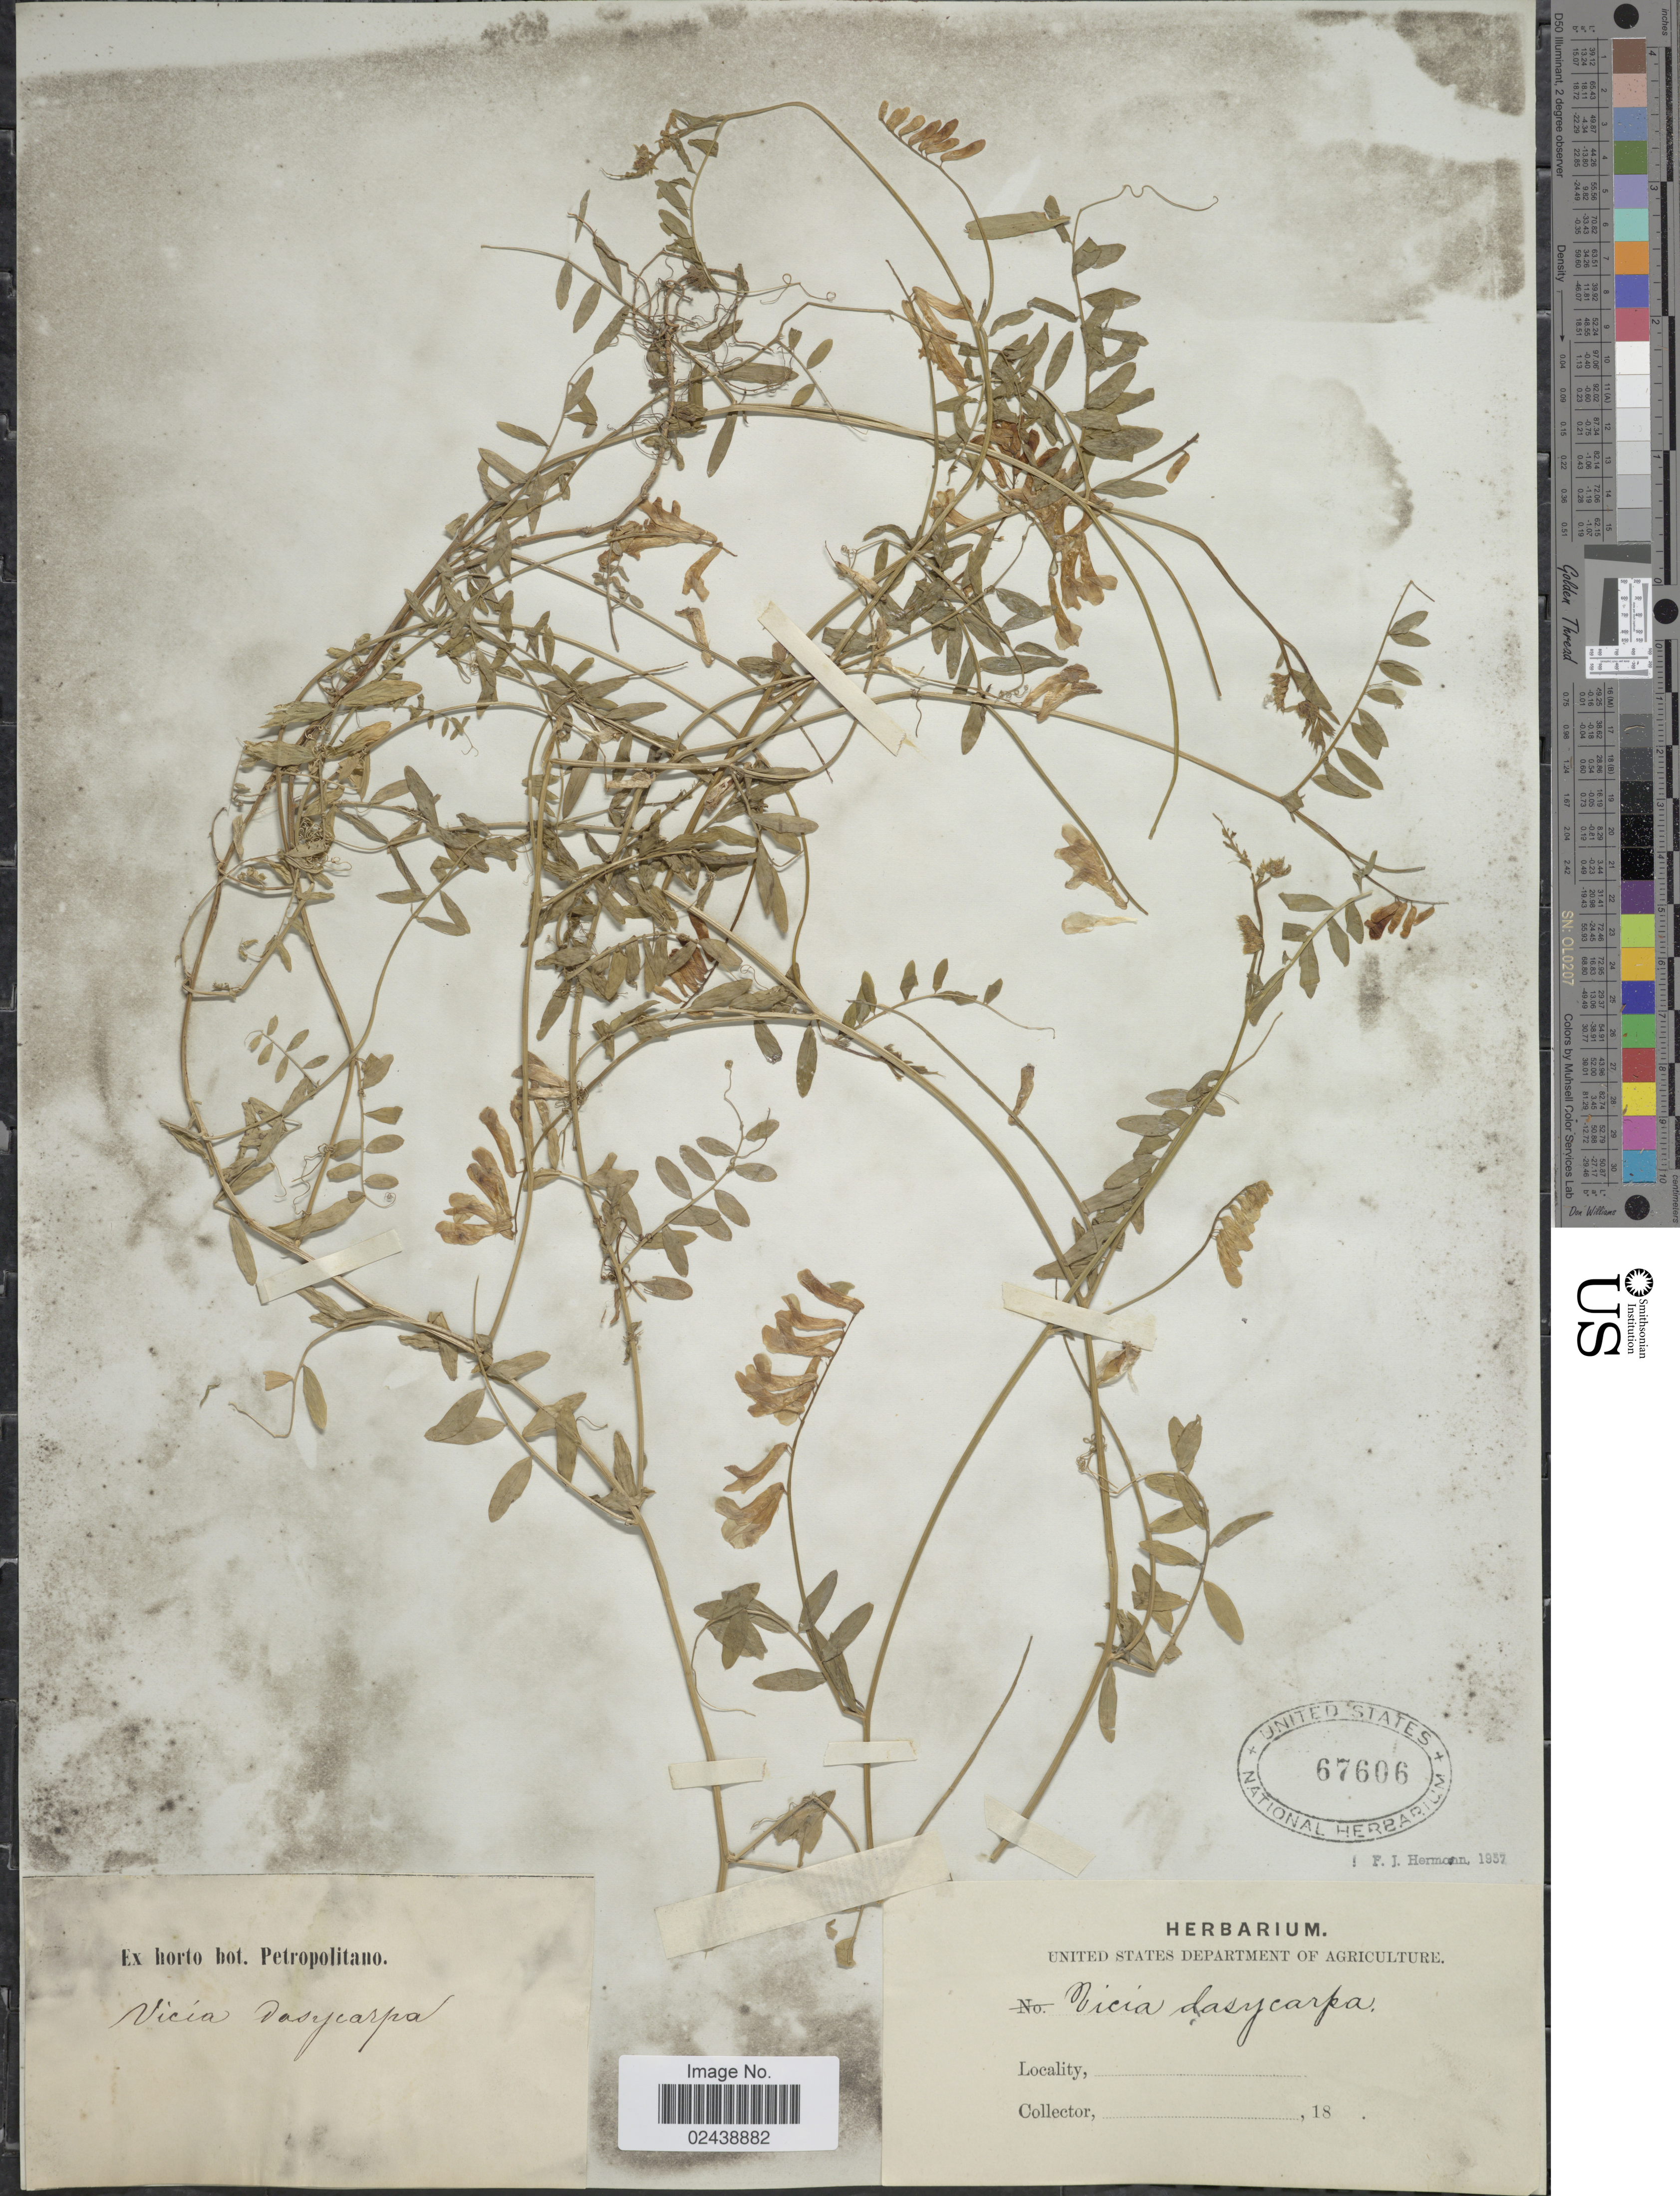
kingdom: Plantae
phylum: Tracheophyta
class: Magnoliopsida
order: Fabales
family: Fabaceae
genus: Vicia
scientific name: Vicia dasycarpa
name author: Ten.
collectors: ex Horto Bot. Petropolitano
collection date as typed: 18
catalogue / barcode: US 67606